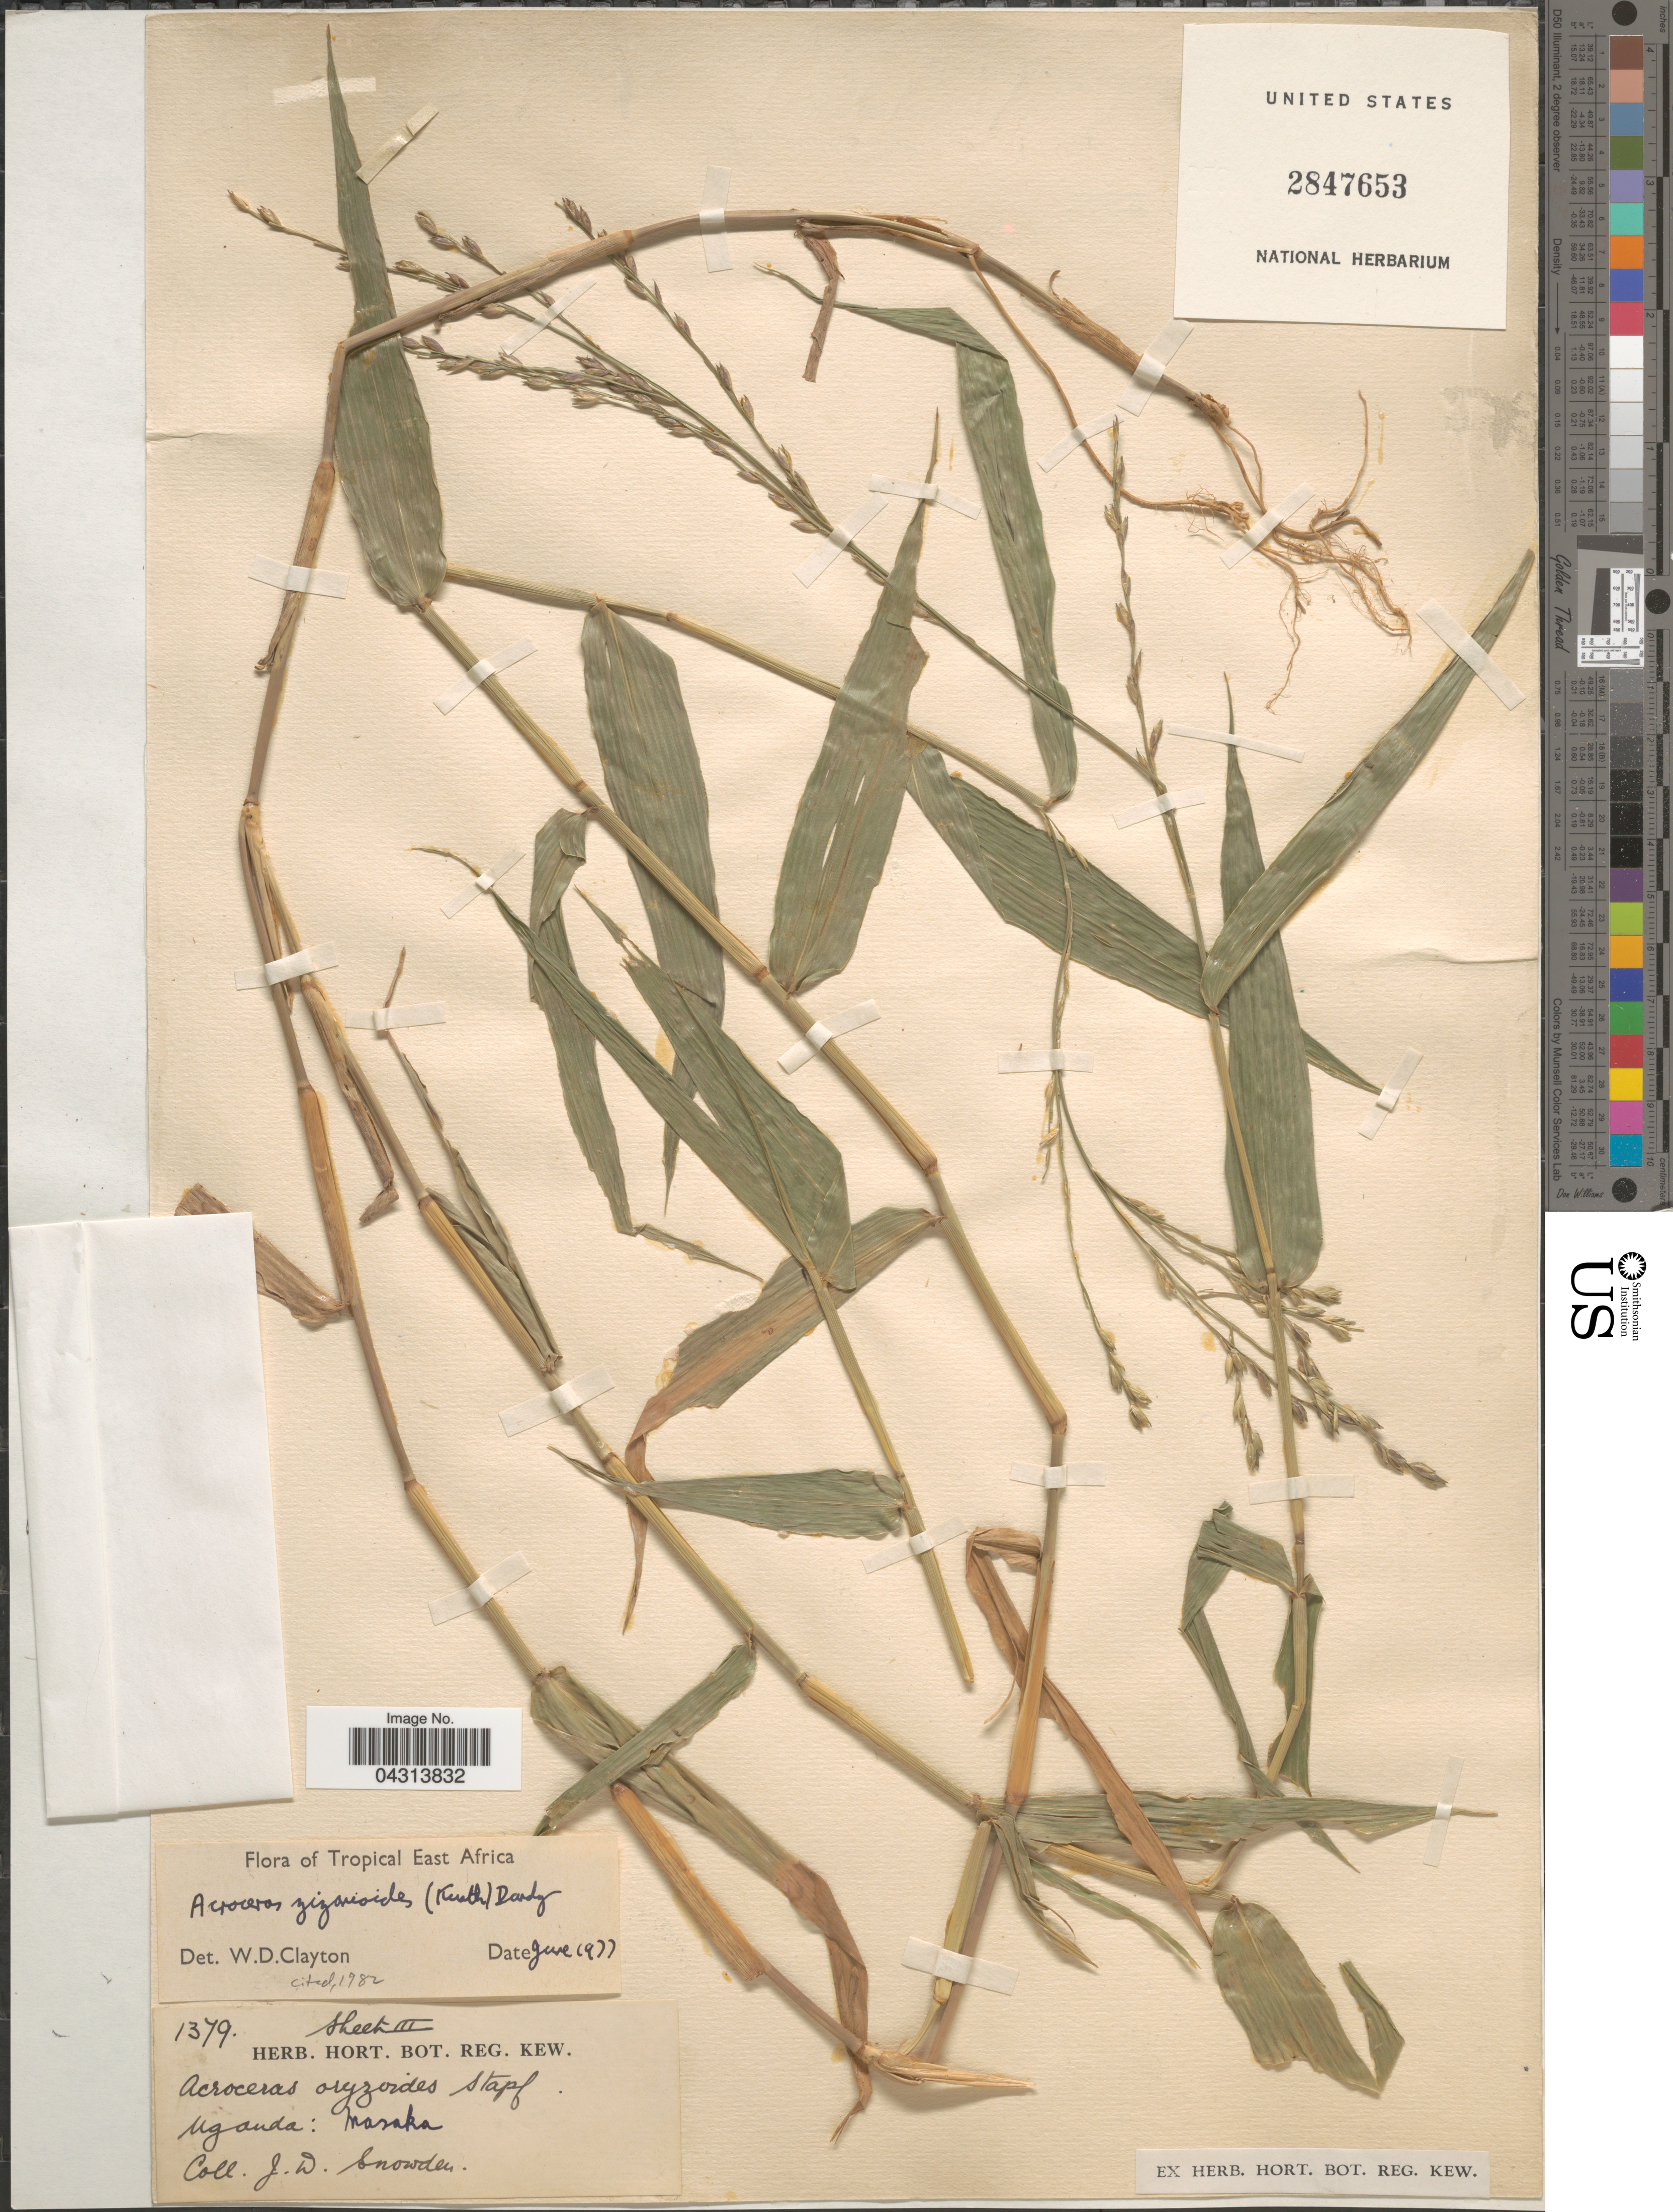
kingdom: Plantae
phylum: Tracheophyta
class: Liliopsida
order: Poales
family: Poaceae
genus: Acroceras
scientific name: Acroceras zizanioides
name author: (Kunth) Dandy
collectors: J. Snowden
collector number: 1379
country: Uganda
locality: Masaka.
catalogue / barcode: US 2847653